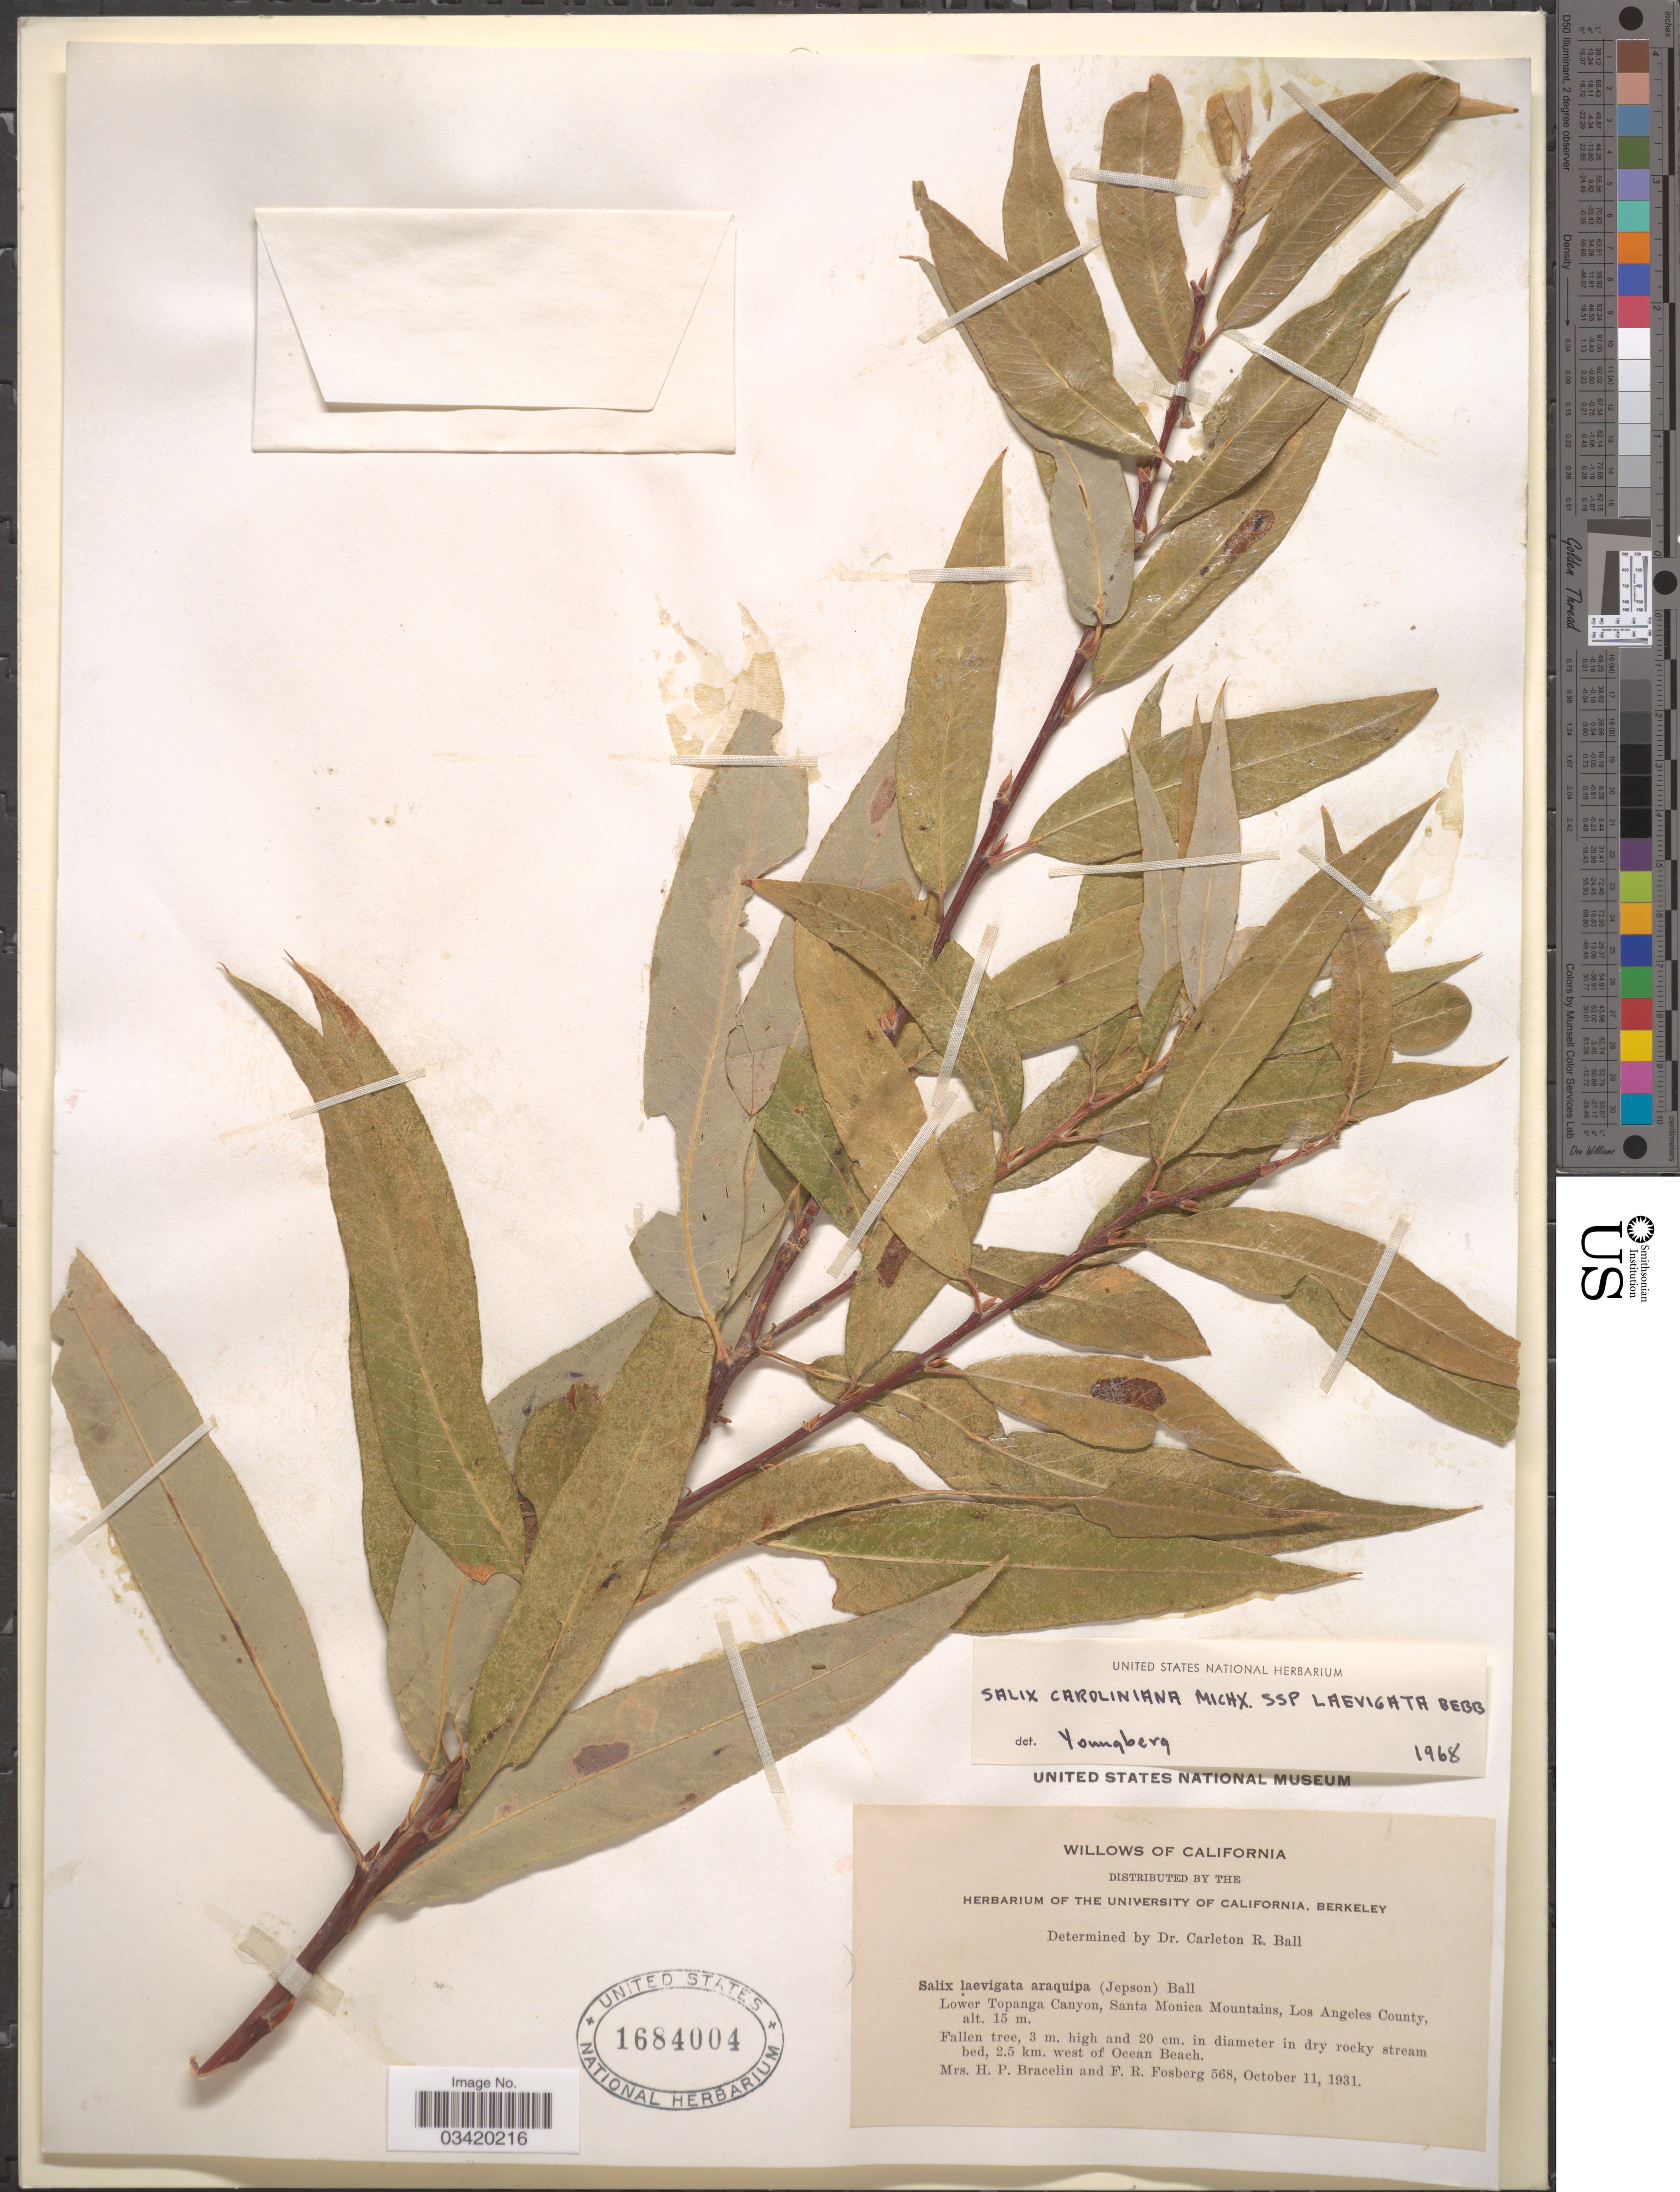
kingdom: Plantae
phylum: Tracheophyta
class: Magnoliopsida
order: Malpighiales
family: Salicaceae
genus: Salix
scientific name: Salix caroliniana subsp. laevigata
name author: Bebb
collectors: H. Bracelin & F. R. Fosberg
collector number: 568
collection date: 1931-10-11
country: United States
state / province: California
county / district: Los Angeles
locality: Lower Topanga Canyon, Santa Monica Mountains, Los Angeles County. 2.5 km. west of Ocean Beach.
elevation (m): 15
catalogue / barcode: US 1684004